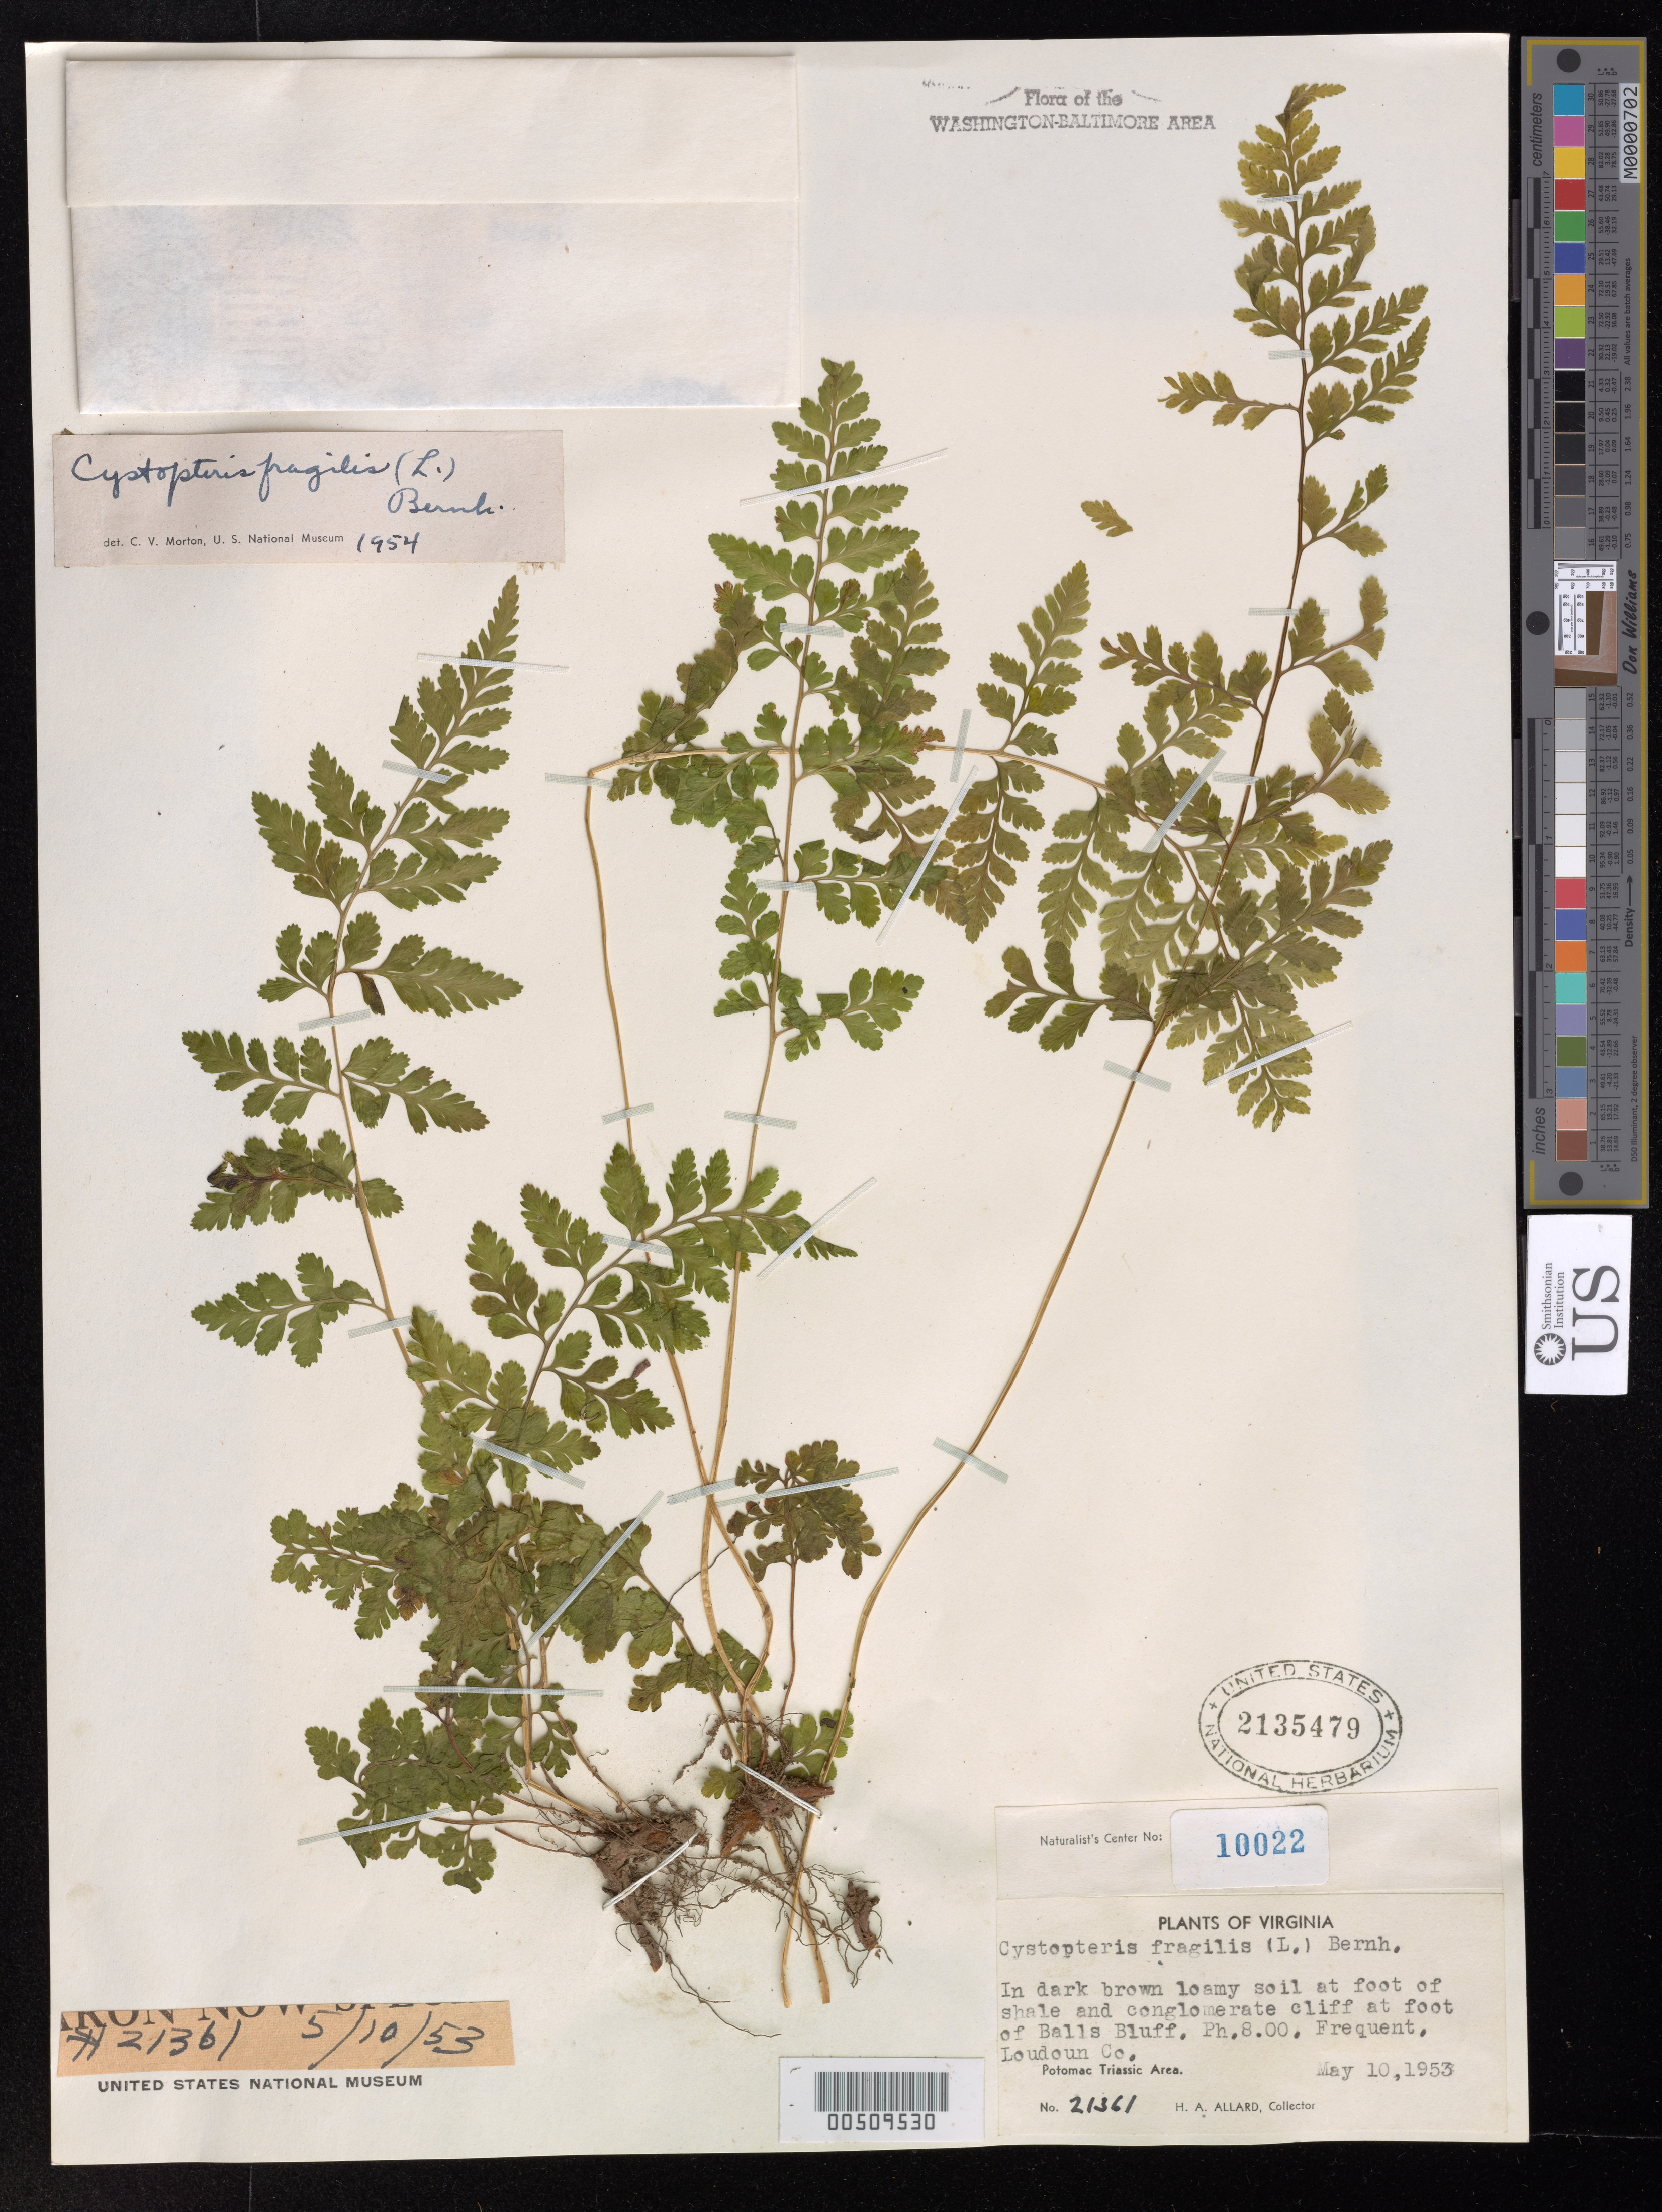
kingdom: Plantae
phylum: Tracheophyta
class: Polypodiopsida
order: Polypodiales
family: Cystopteridaceae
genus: Cystopteris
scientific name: Cystopteris fragilis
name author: (L.) Bernh.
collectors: H. A. Allard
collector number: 21361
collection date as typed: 10 May 1953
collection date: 1953-05-10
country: United States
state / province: Virginia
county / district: Loudoun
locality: Balls Bluff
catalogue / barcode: US 2135479